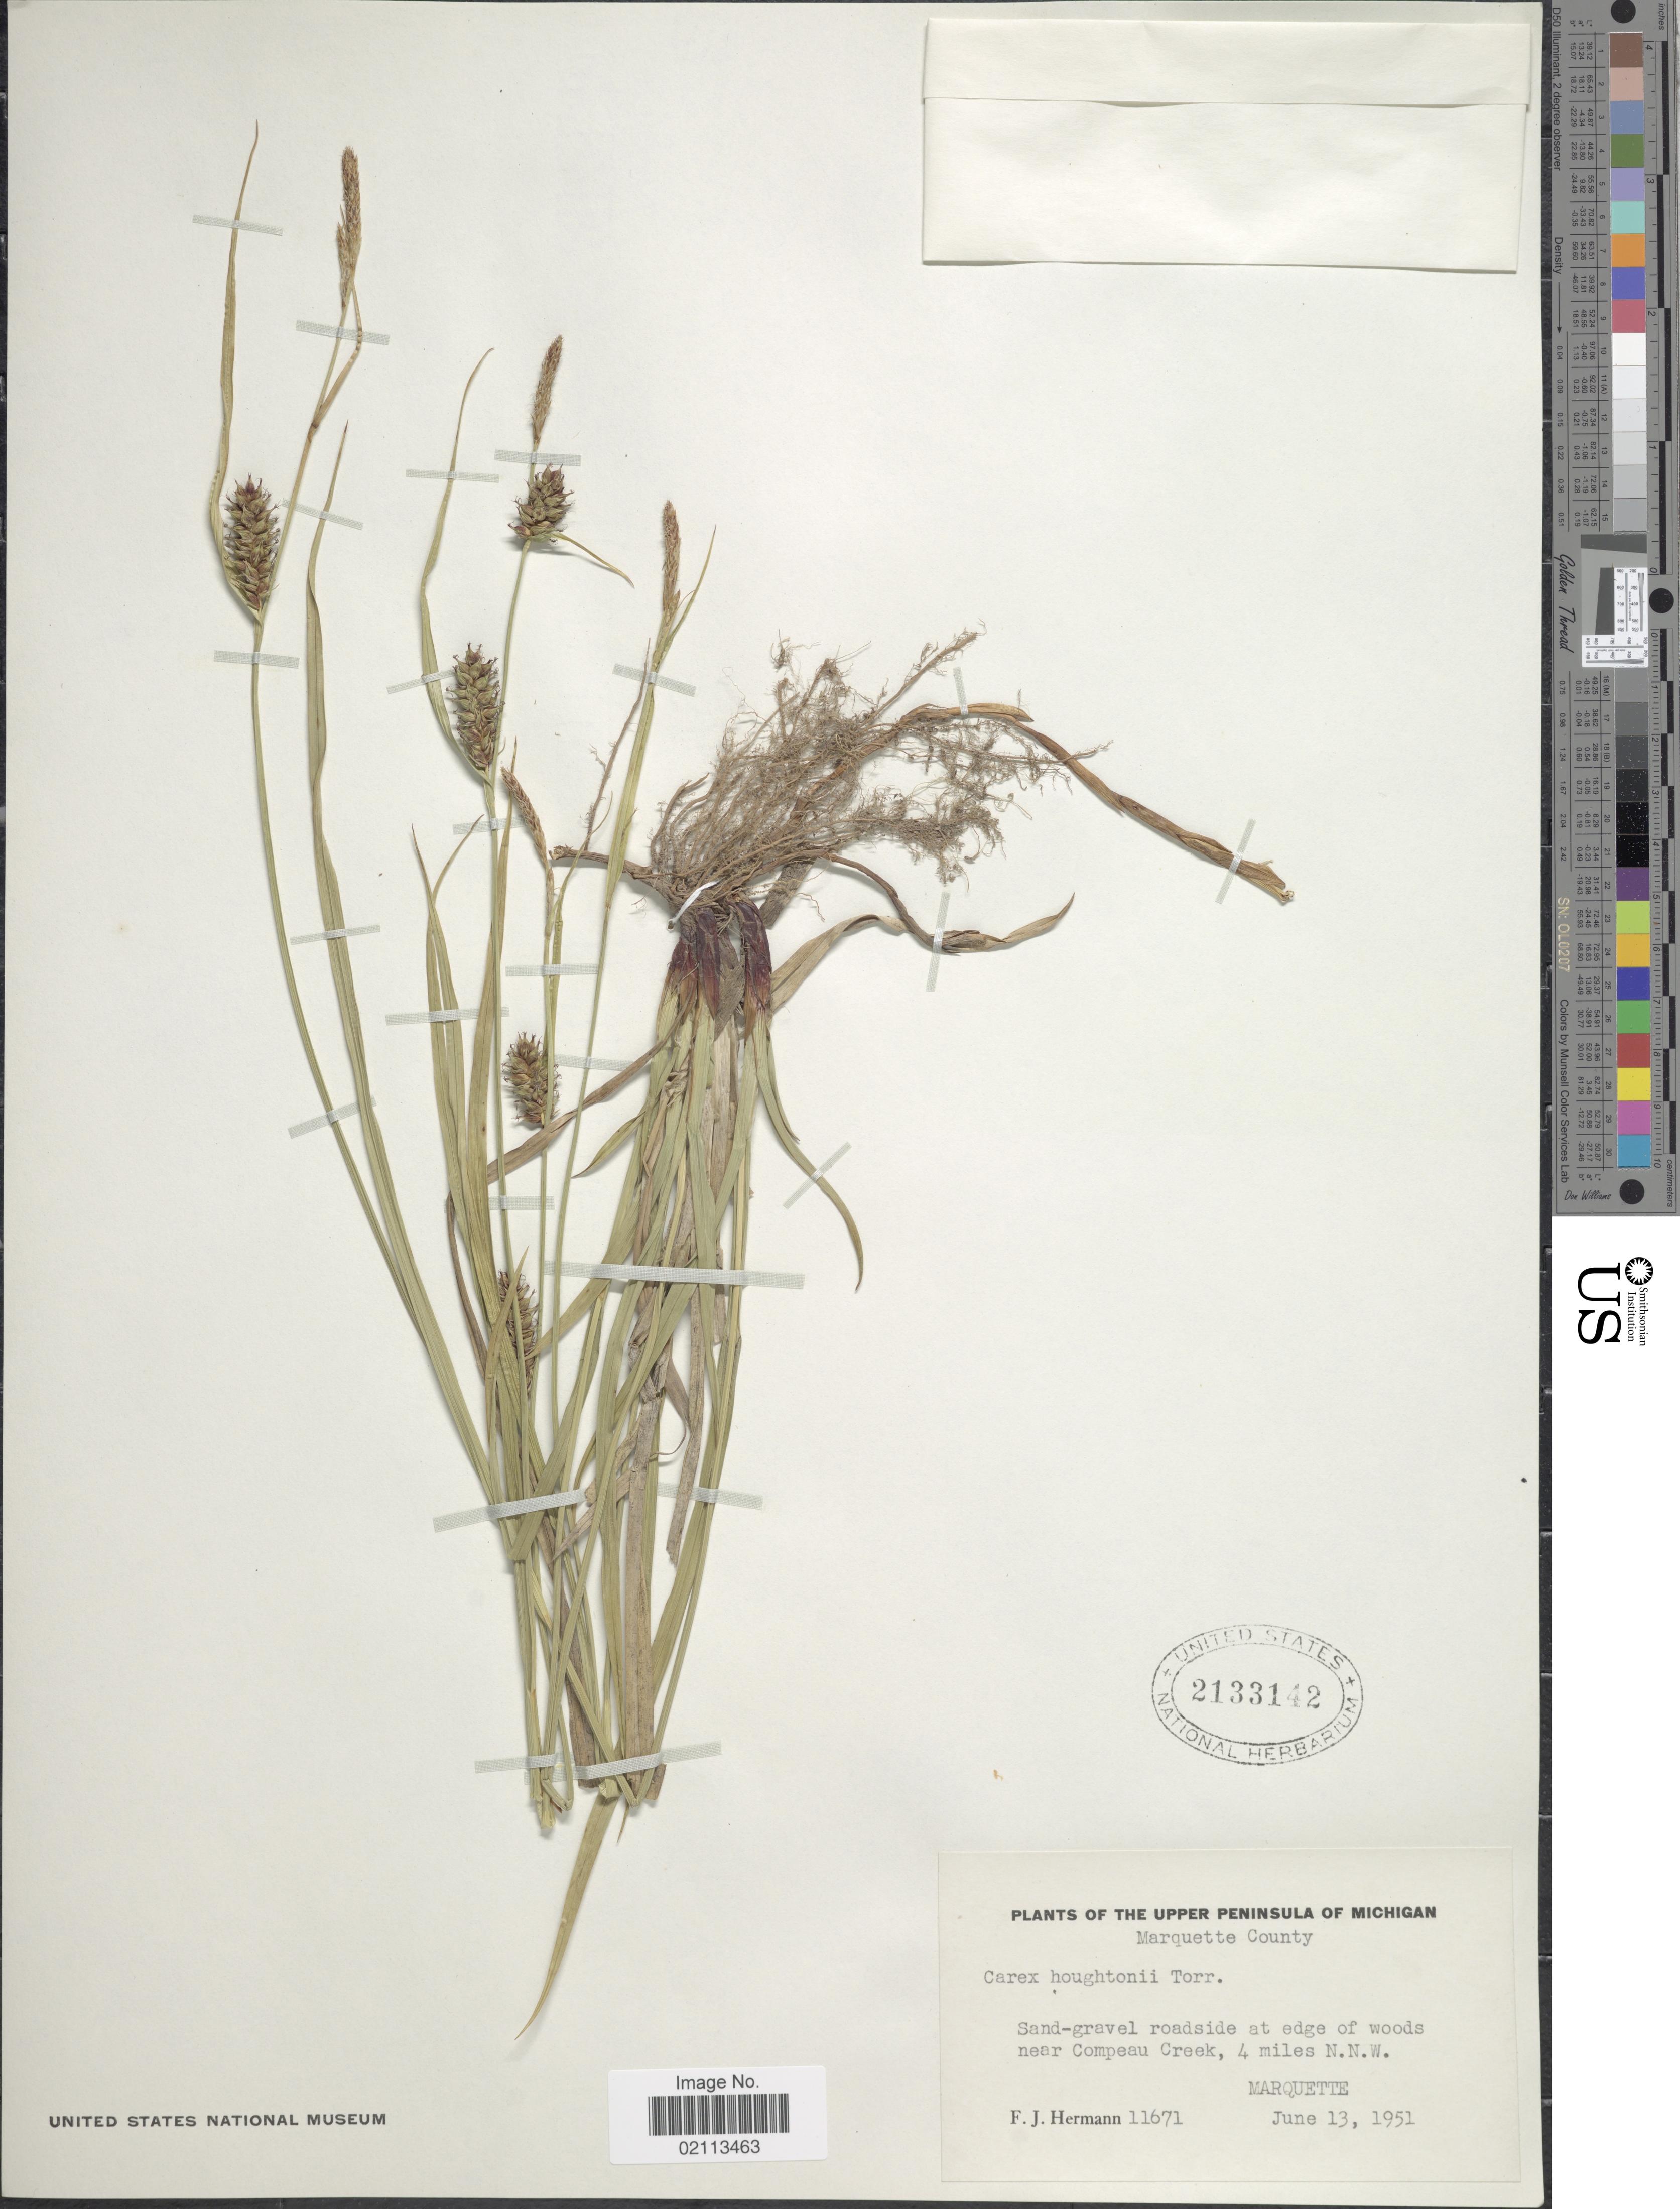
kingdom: Plantae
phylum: Tracheophyta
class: Liliopsida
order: Poales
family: Cyperaceae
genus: Carex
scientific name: Carex houghtoniana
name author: Torr. ex Dewey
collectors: F. J. Hermann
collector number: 11671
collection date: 1951-06-13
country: United States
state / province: Michigan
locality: The Upper Peninsula of Michigan, Marquette County, Sand-gravel roadside at edge of woods near Compeau Creek, 4 miles N.N.W. Marquette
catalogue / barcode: US 2133142